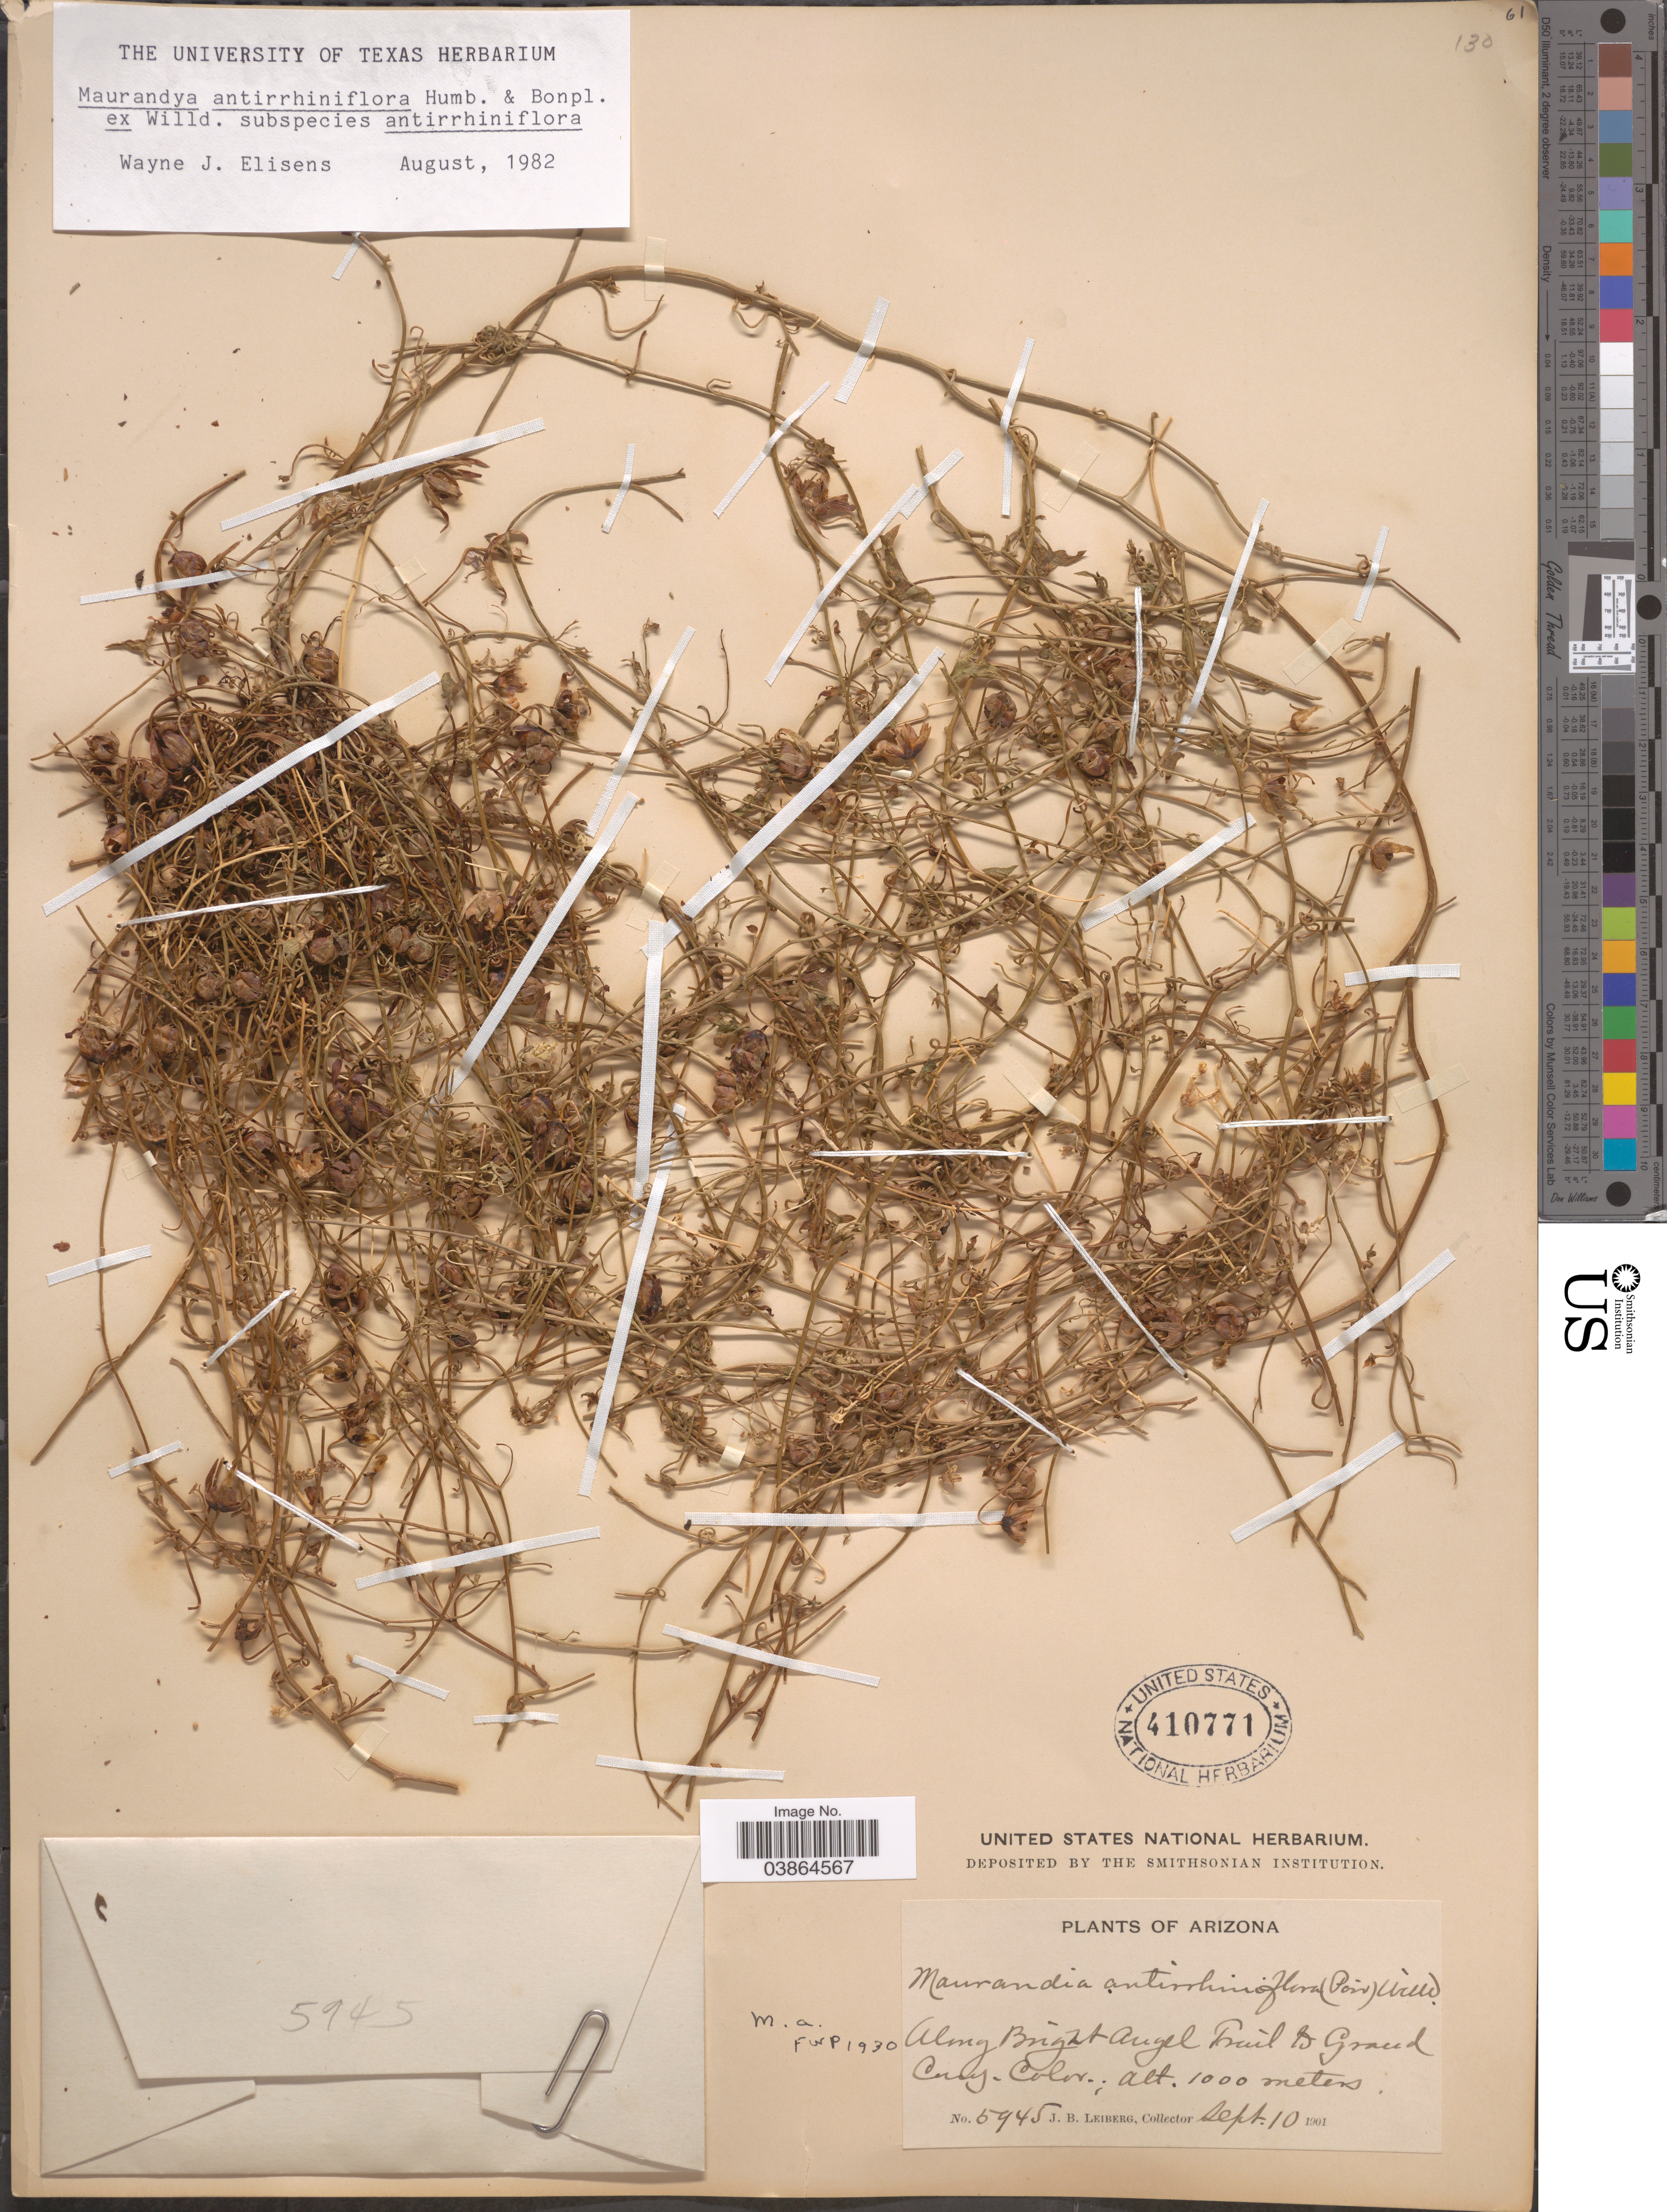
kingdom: Plantae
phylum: Tracheophyta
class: Magnoliopsida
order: Lamiales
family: Plantaginaceae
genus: Maurandya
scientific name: Maurandya antirrhiniflora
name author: Humb. & Bonpl. ex Willd.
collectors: J. B. Leiberg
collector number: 5945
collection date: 1901-09-10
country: United States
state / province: Arizona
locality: Along Bright Angel Trail & Grand Cany. (Canyon) Color.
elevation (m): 1000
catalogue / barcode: US 410771